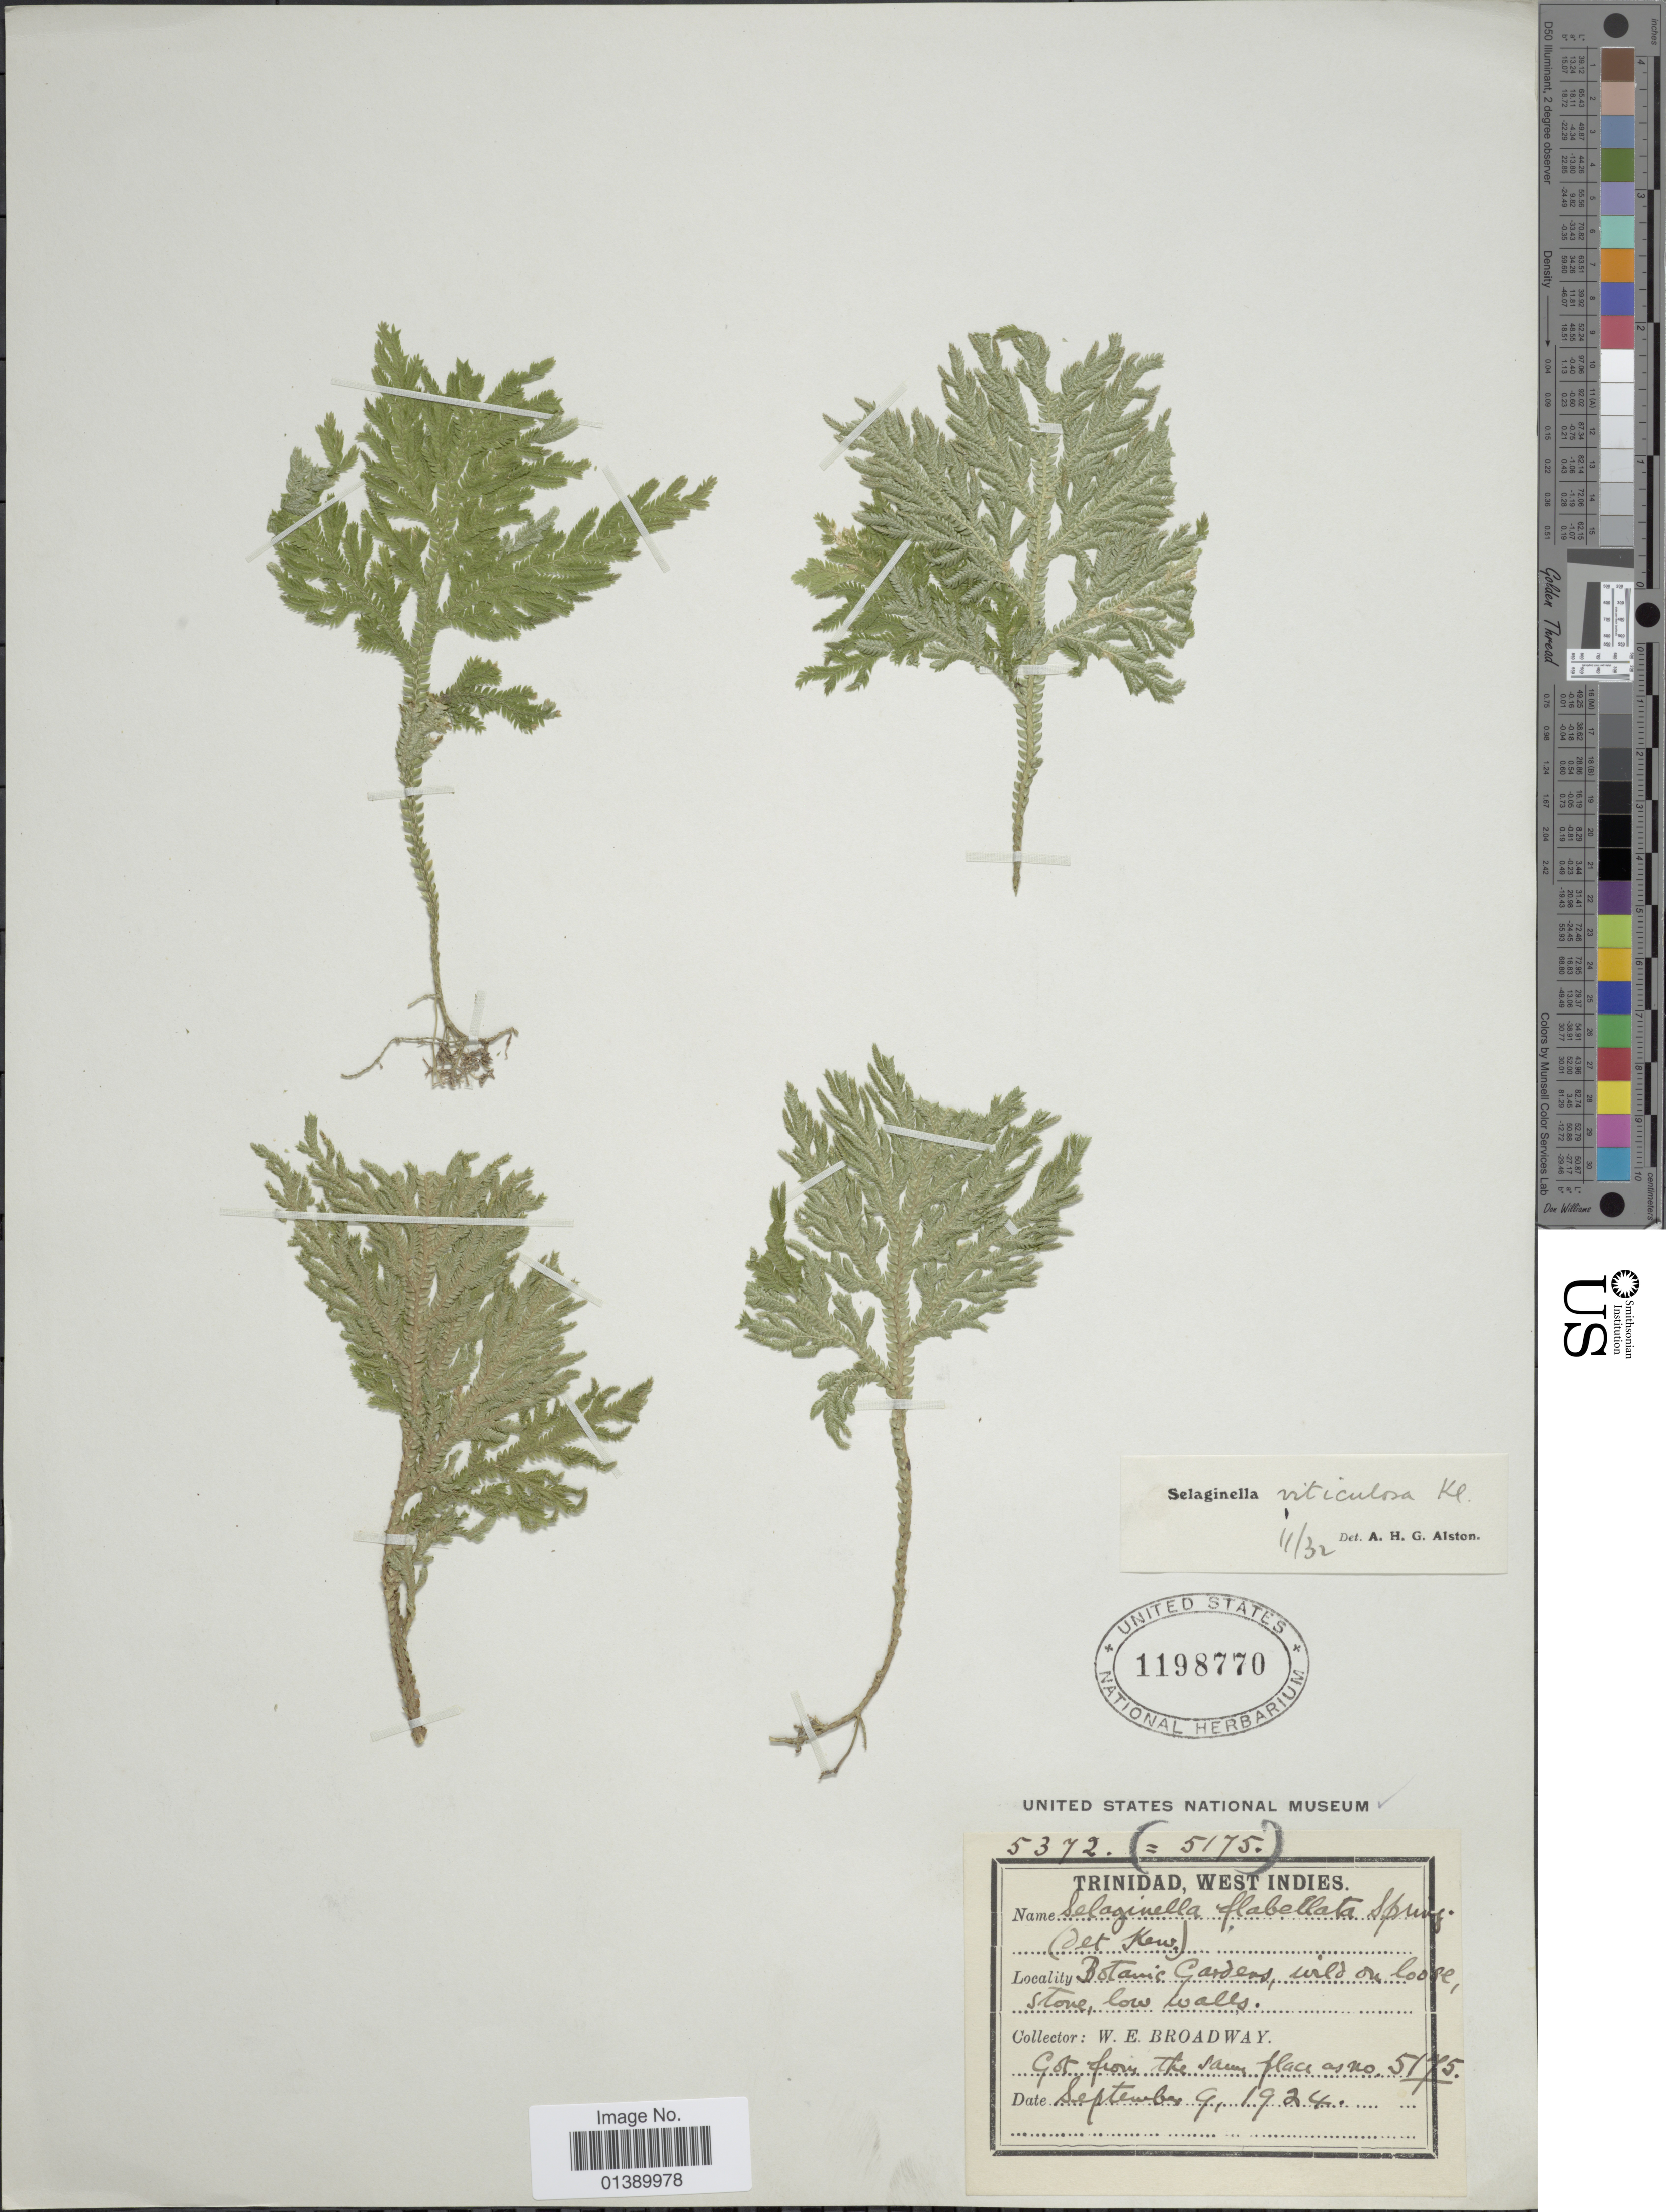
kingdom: Plantae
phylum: Tracheophyta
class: Lycopodiopsida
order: Selaginellales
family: Selaginellaceae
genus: Selaginella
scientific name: Selaginella viticulosa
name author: Klotzsch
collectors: W. E. Broadway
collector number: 5372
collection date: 1924-09-09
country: Trinidad and Tobago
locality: Botanic gardens, wild on loose, stone, low walls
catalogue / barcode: US 1198770